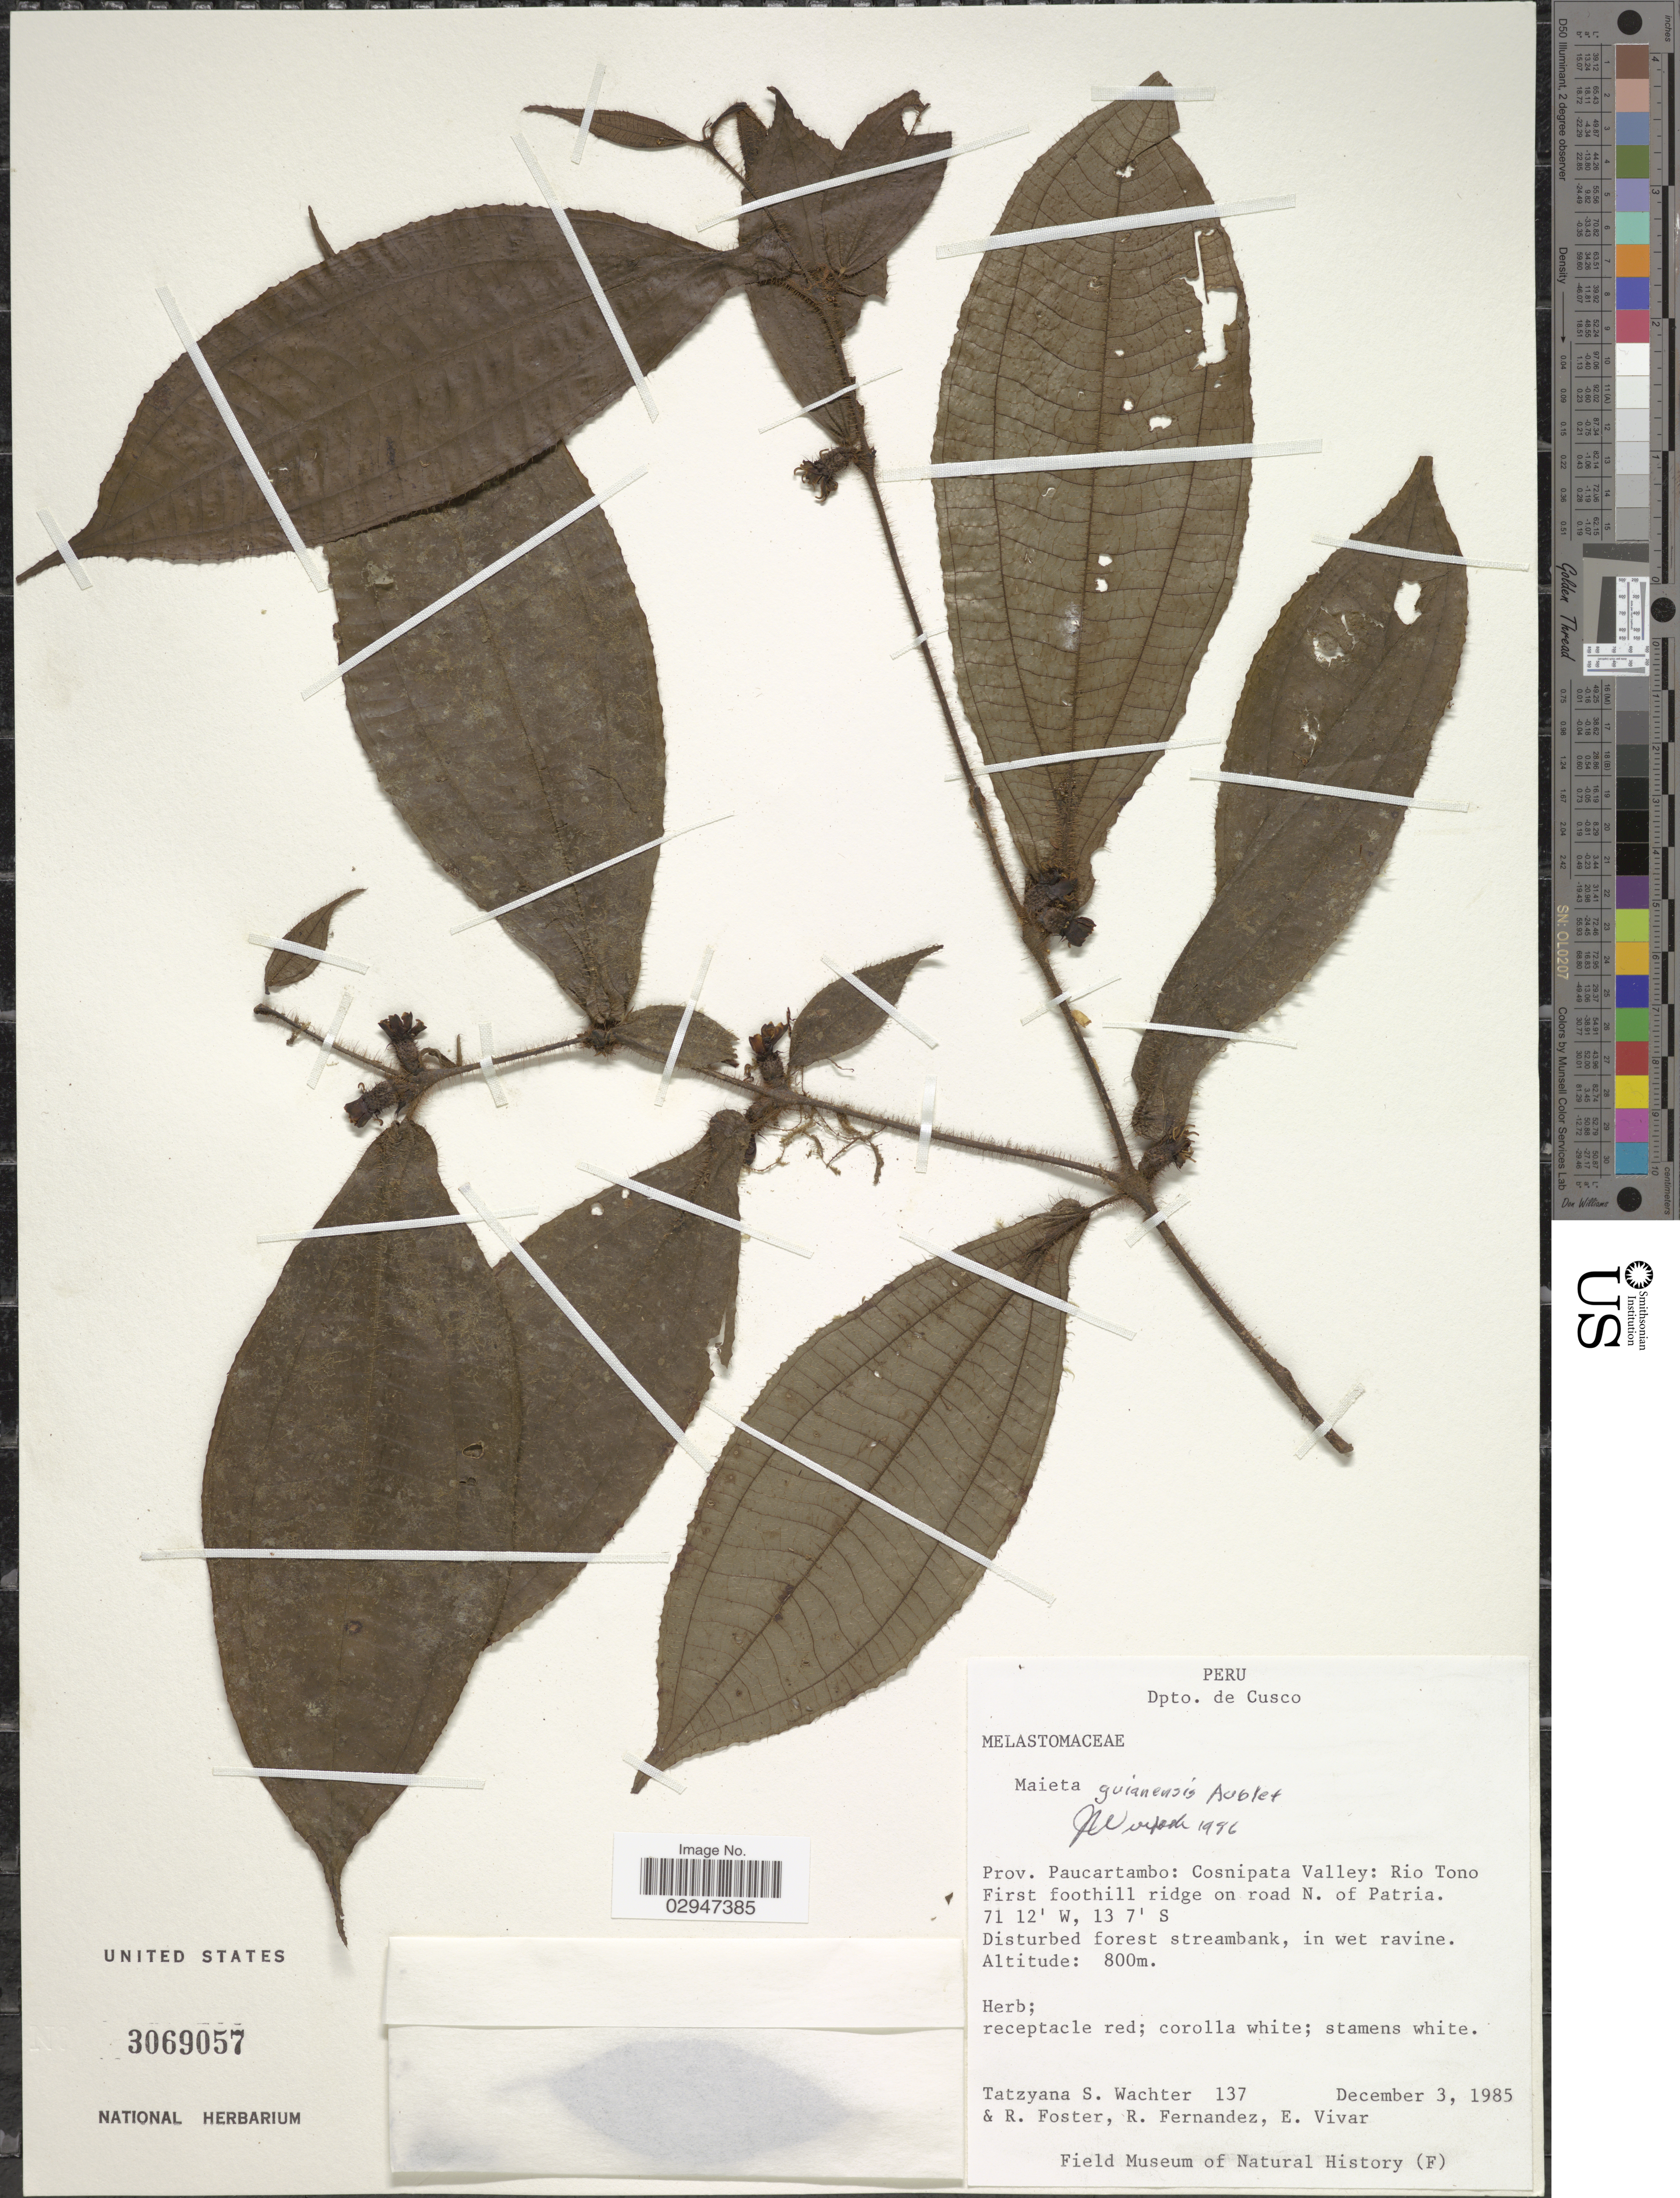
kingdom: Plantae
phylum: Tracheophyta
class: Magnoliopsida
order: Myrtales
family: Melastomataceae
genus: Maieta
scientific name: Maieta guianensis var. guianensis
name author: Aubl.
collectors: T. Wachter, R. Foster, R. Fernandez & E. Vivar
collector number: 137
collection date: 1985-12-03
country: Peru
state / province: Cusco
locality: Dpto. de Cusco. Prov. Paucartambo: Cosnipata Valley: Rio Tono First foothill ridge on road N. of Patria.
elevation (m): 800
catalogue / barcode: US 3069057